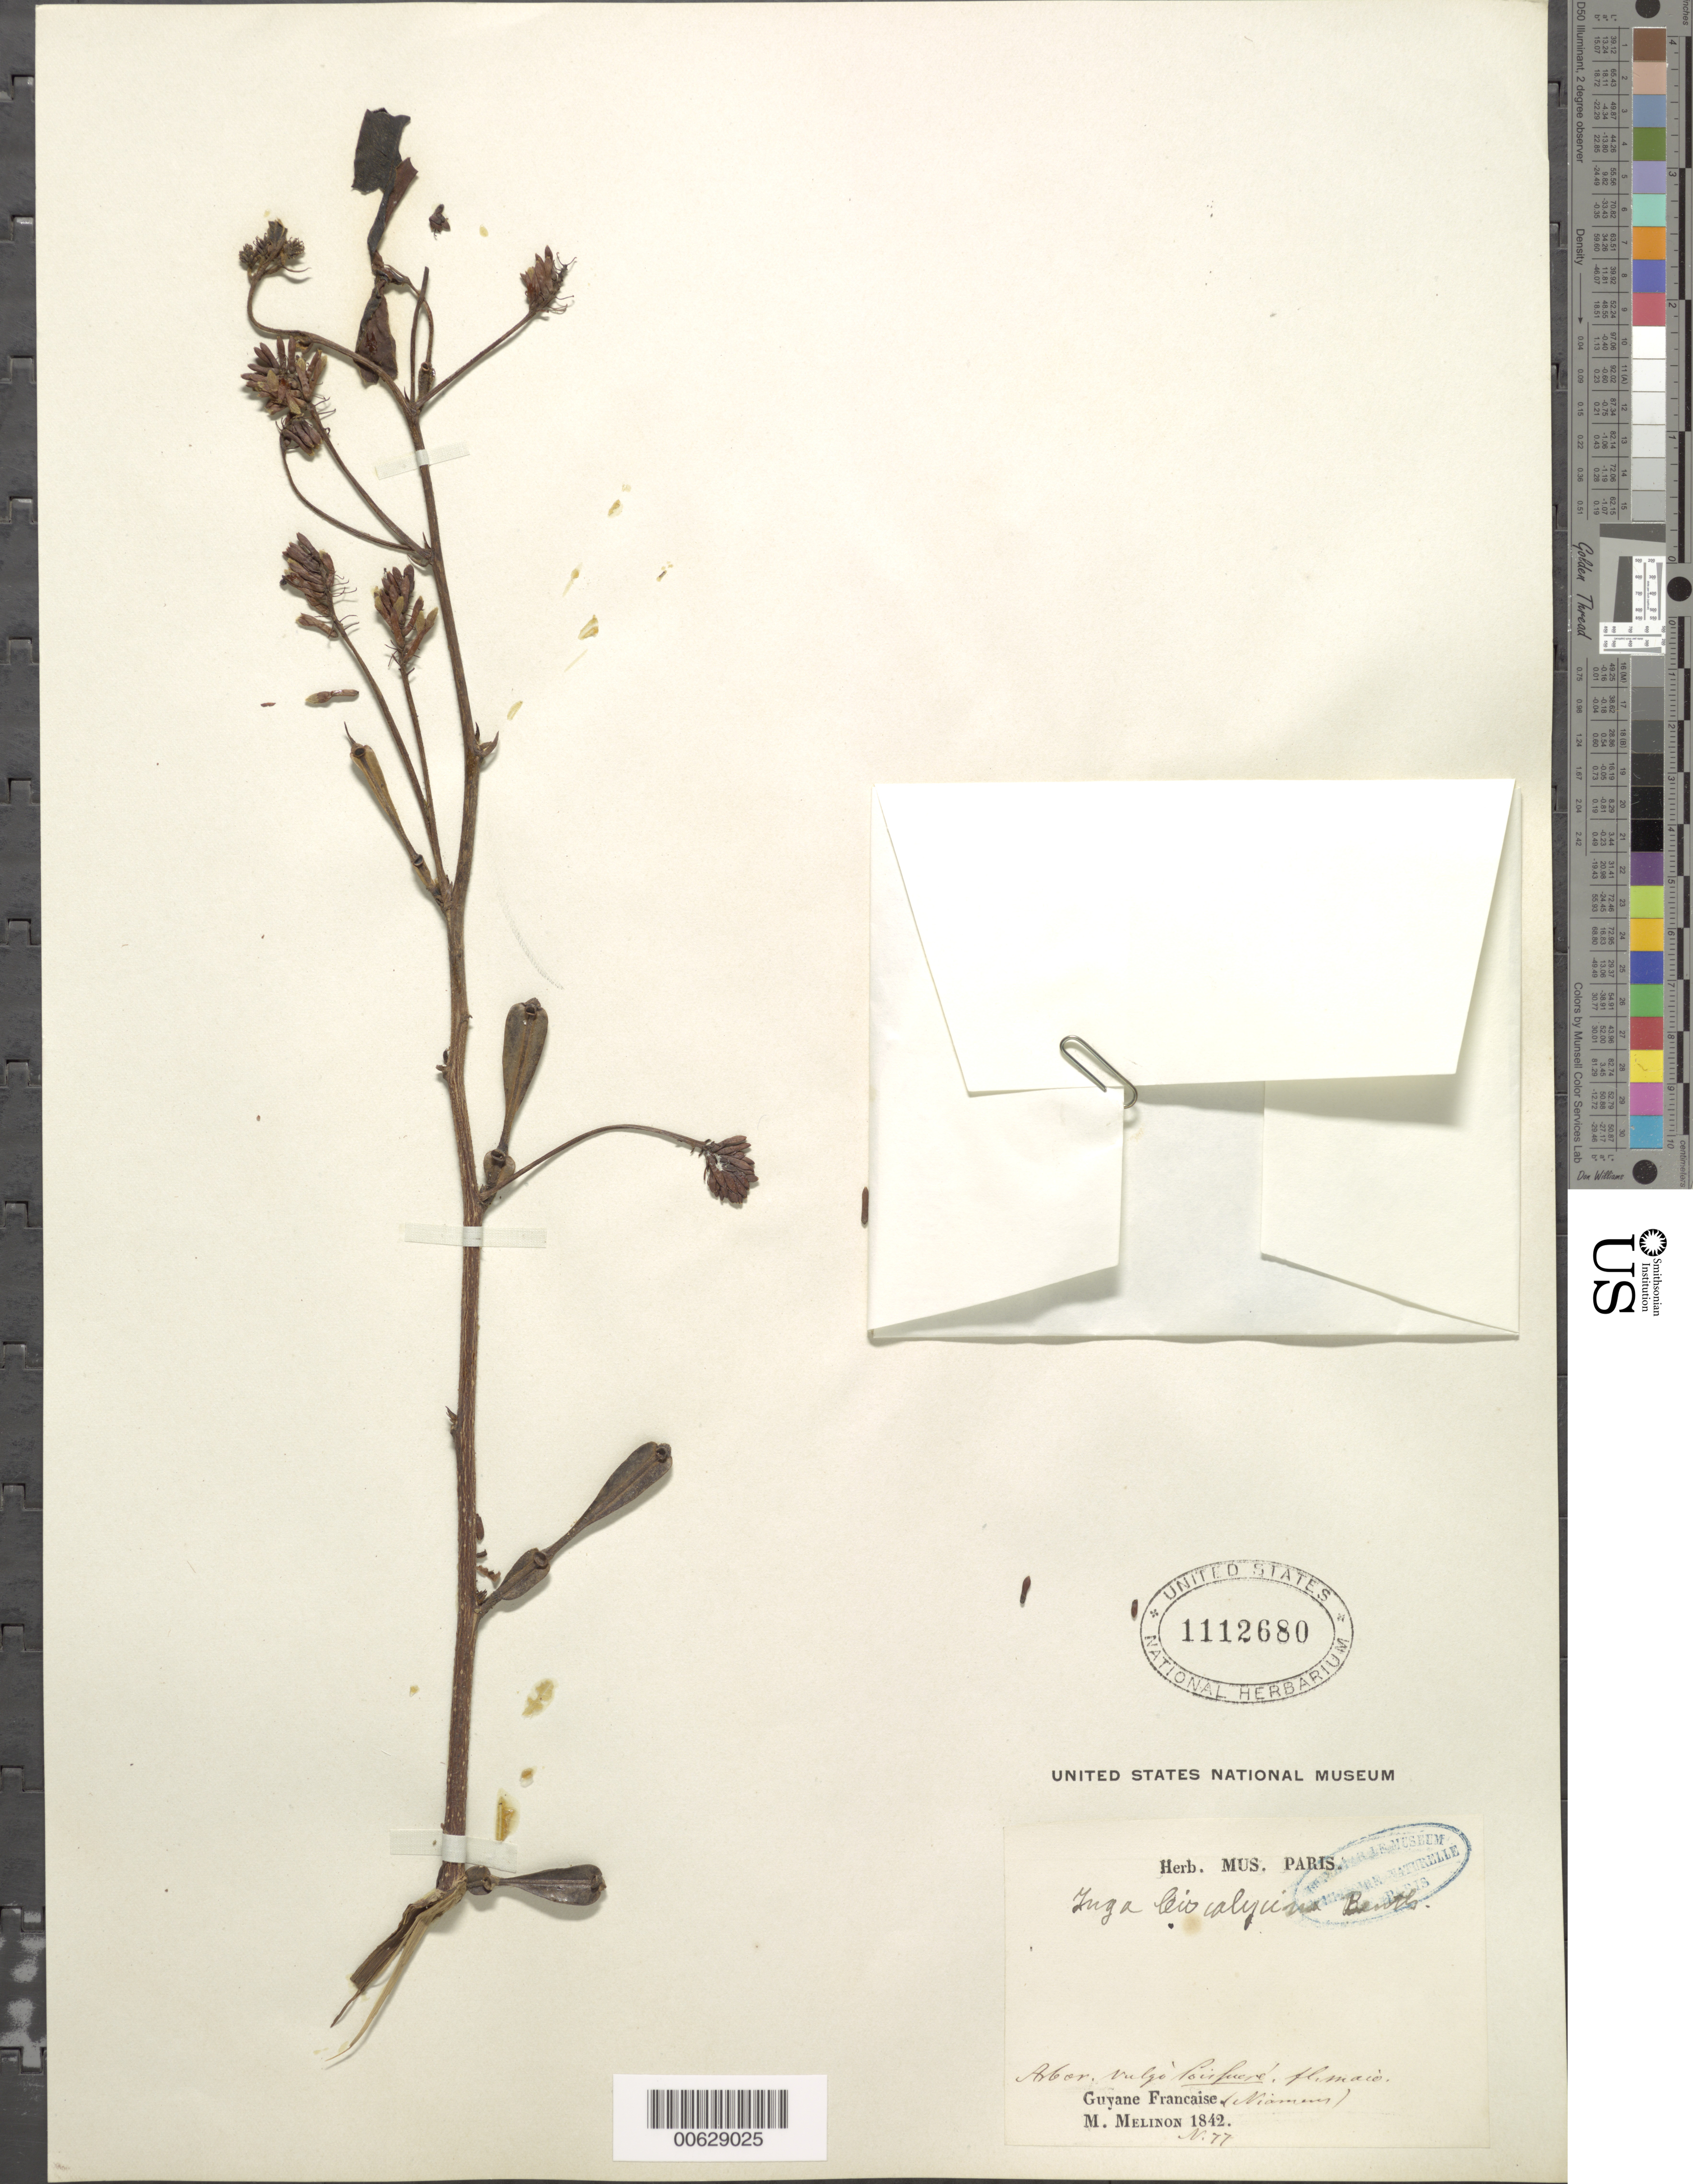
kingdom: Plantae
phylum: Tracheophyta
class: Magnoliopsida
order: Fabales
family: Fabaceae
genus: Inga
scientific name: Inga leiocalycina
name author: Benth.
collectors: E. Mélinon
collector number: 77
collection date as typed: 1842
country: French Guiana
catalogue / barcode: US 1112680